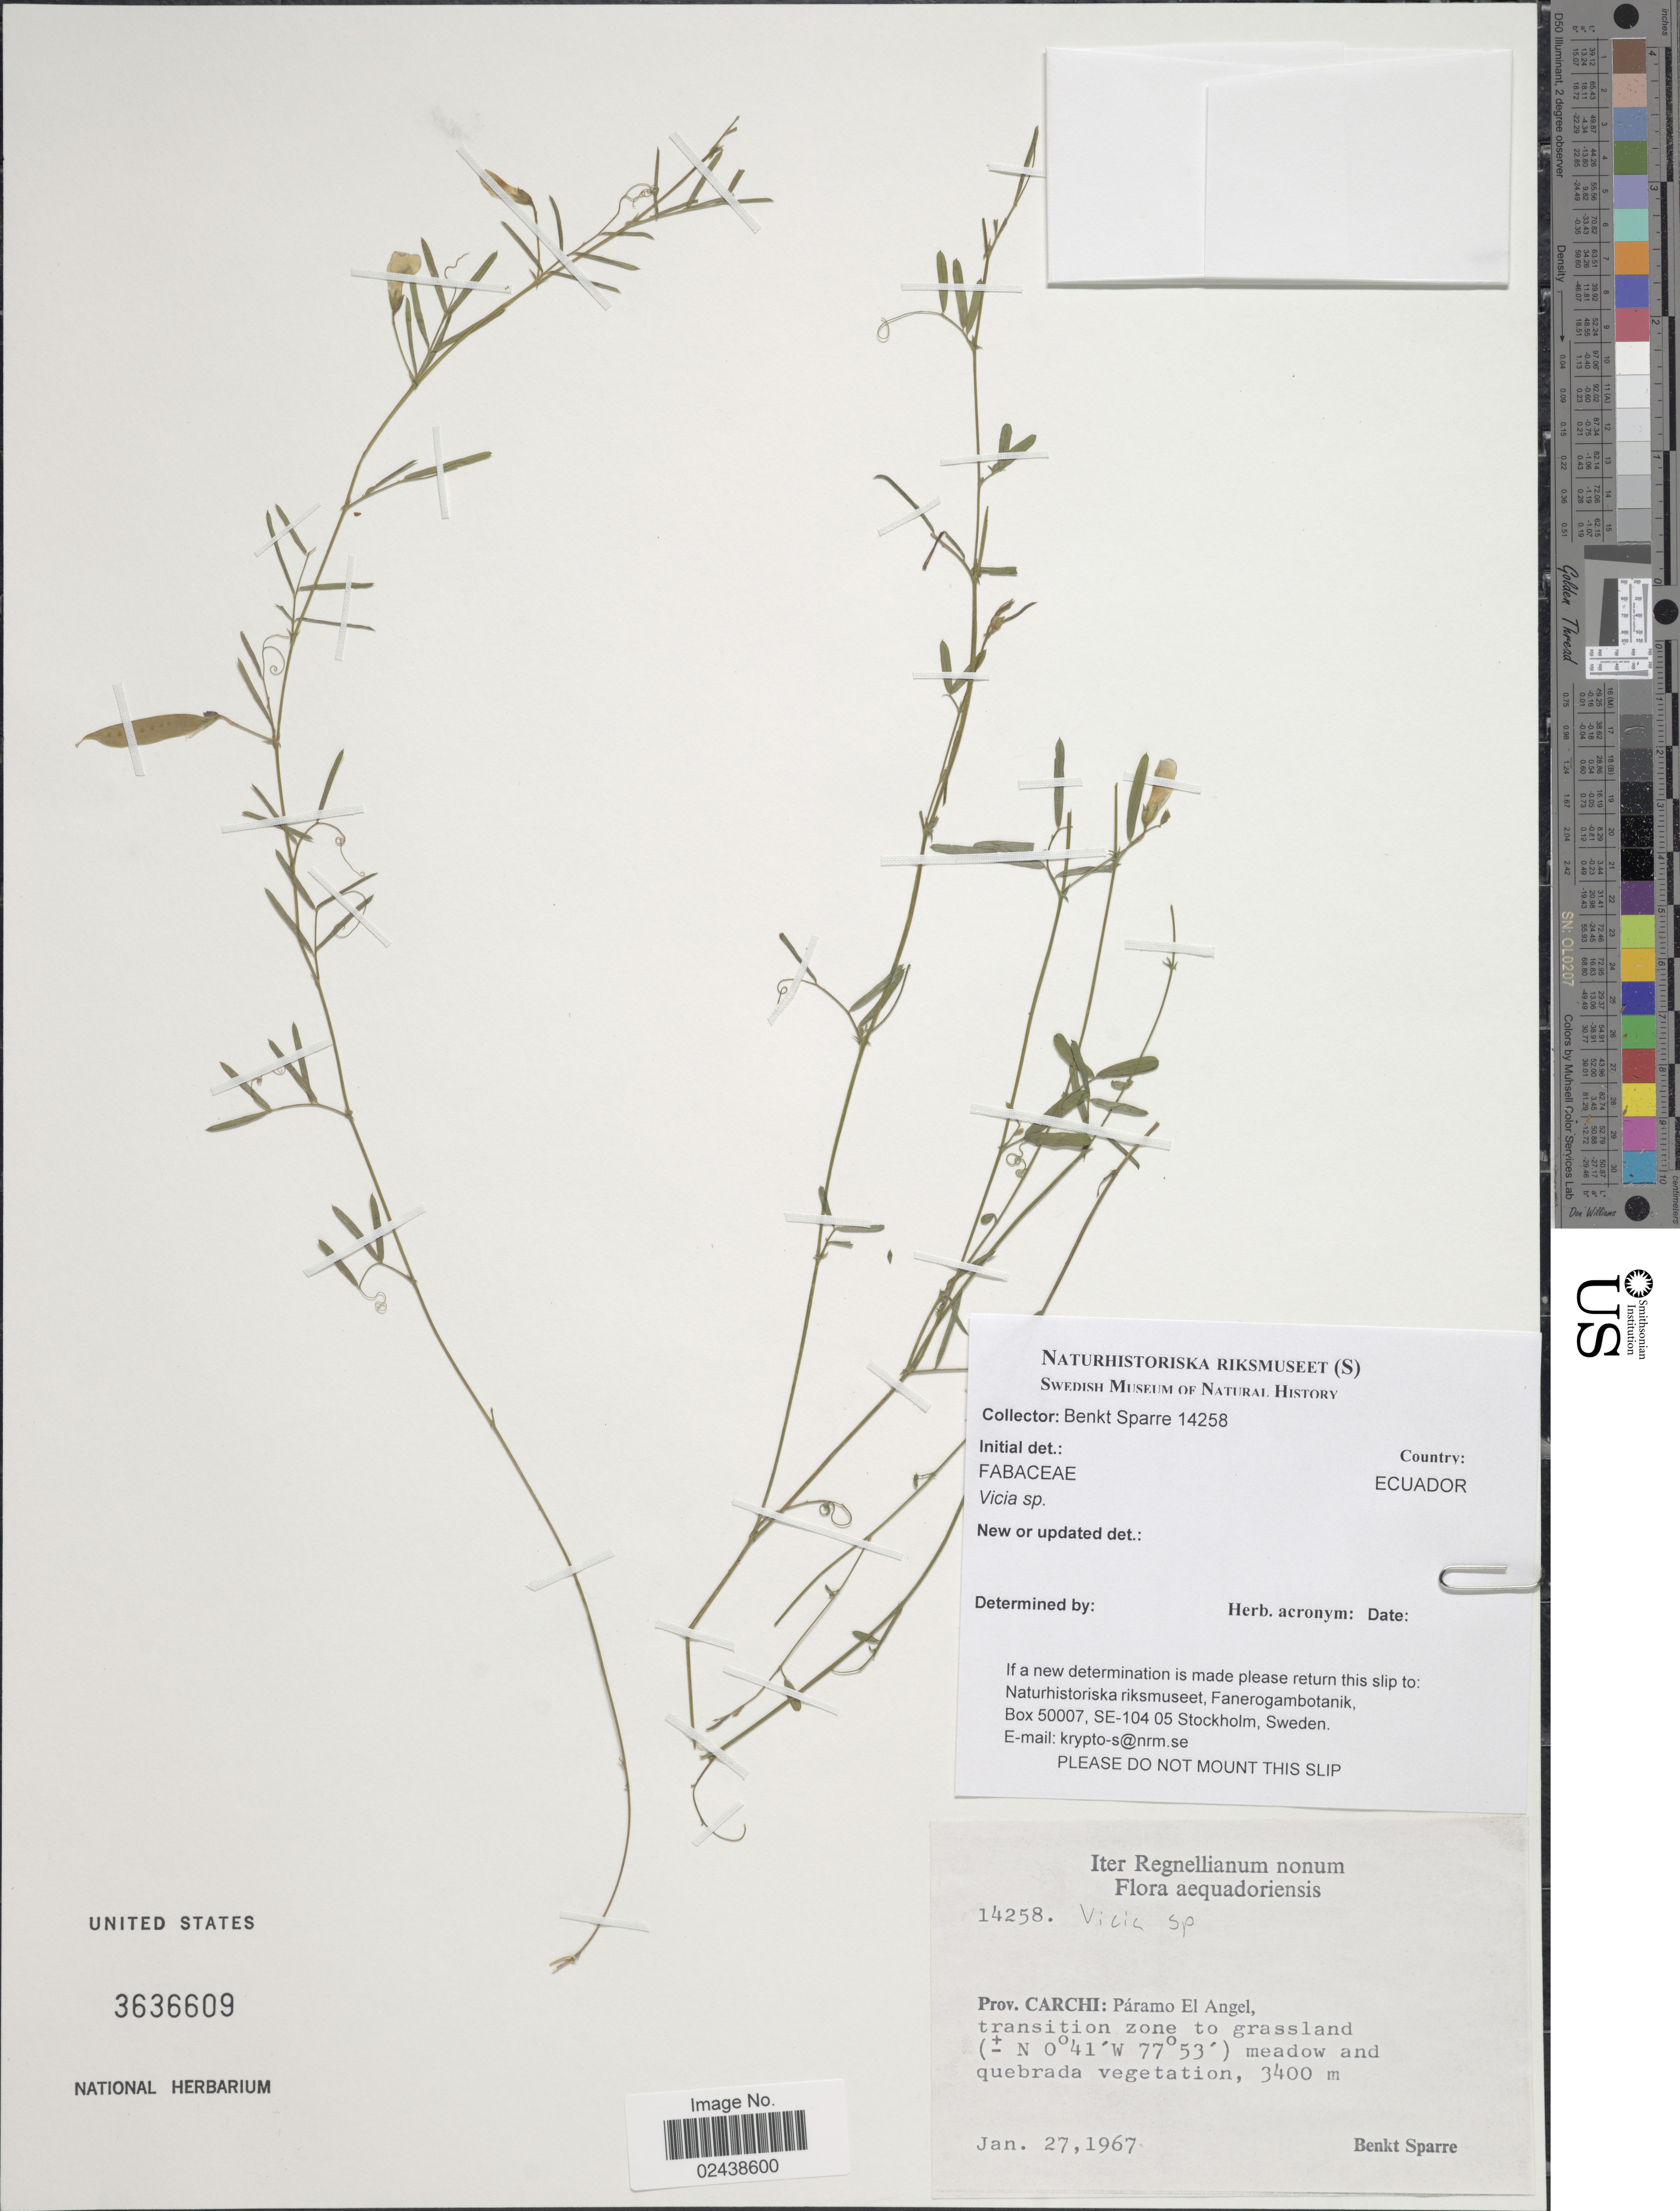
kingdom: Plantae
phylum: Tracheophyta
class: Magnoliopsida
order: Fabales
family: Fabaceae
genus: Vicia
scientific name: Vicia sp.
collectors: B. Sparre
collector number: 14258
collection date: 1967-01-27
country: Ecuador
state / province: Carchi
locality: Aequadoriensis. Paramo El Angel, transition zone to grassland meadow and quebrada vegetation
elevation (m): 3400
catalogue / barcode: US 3636609